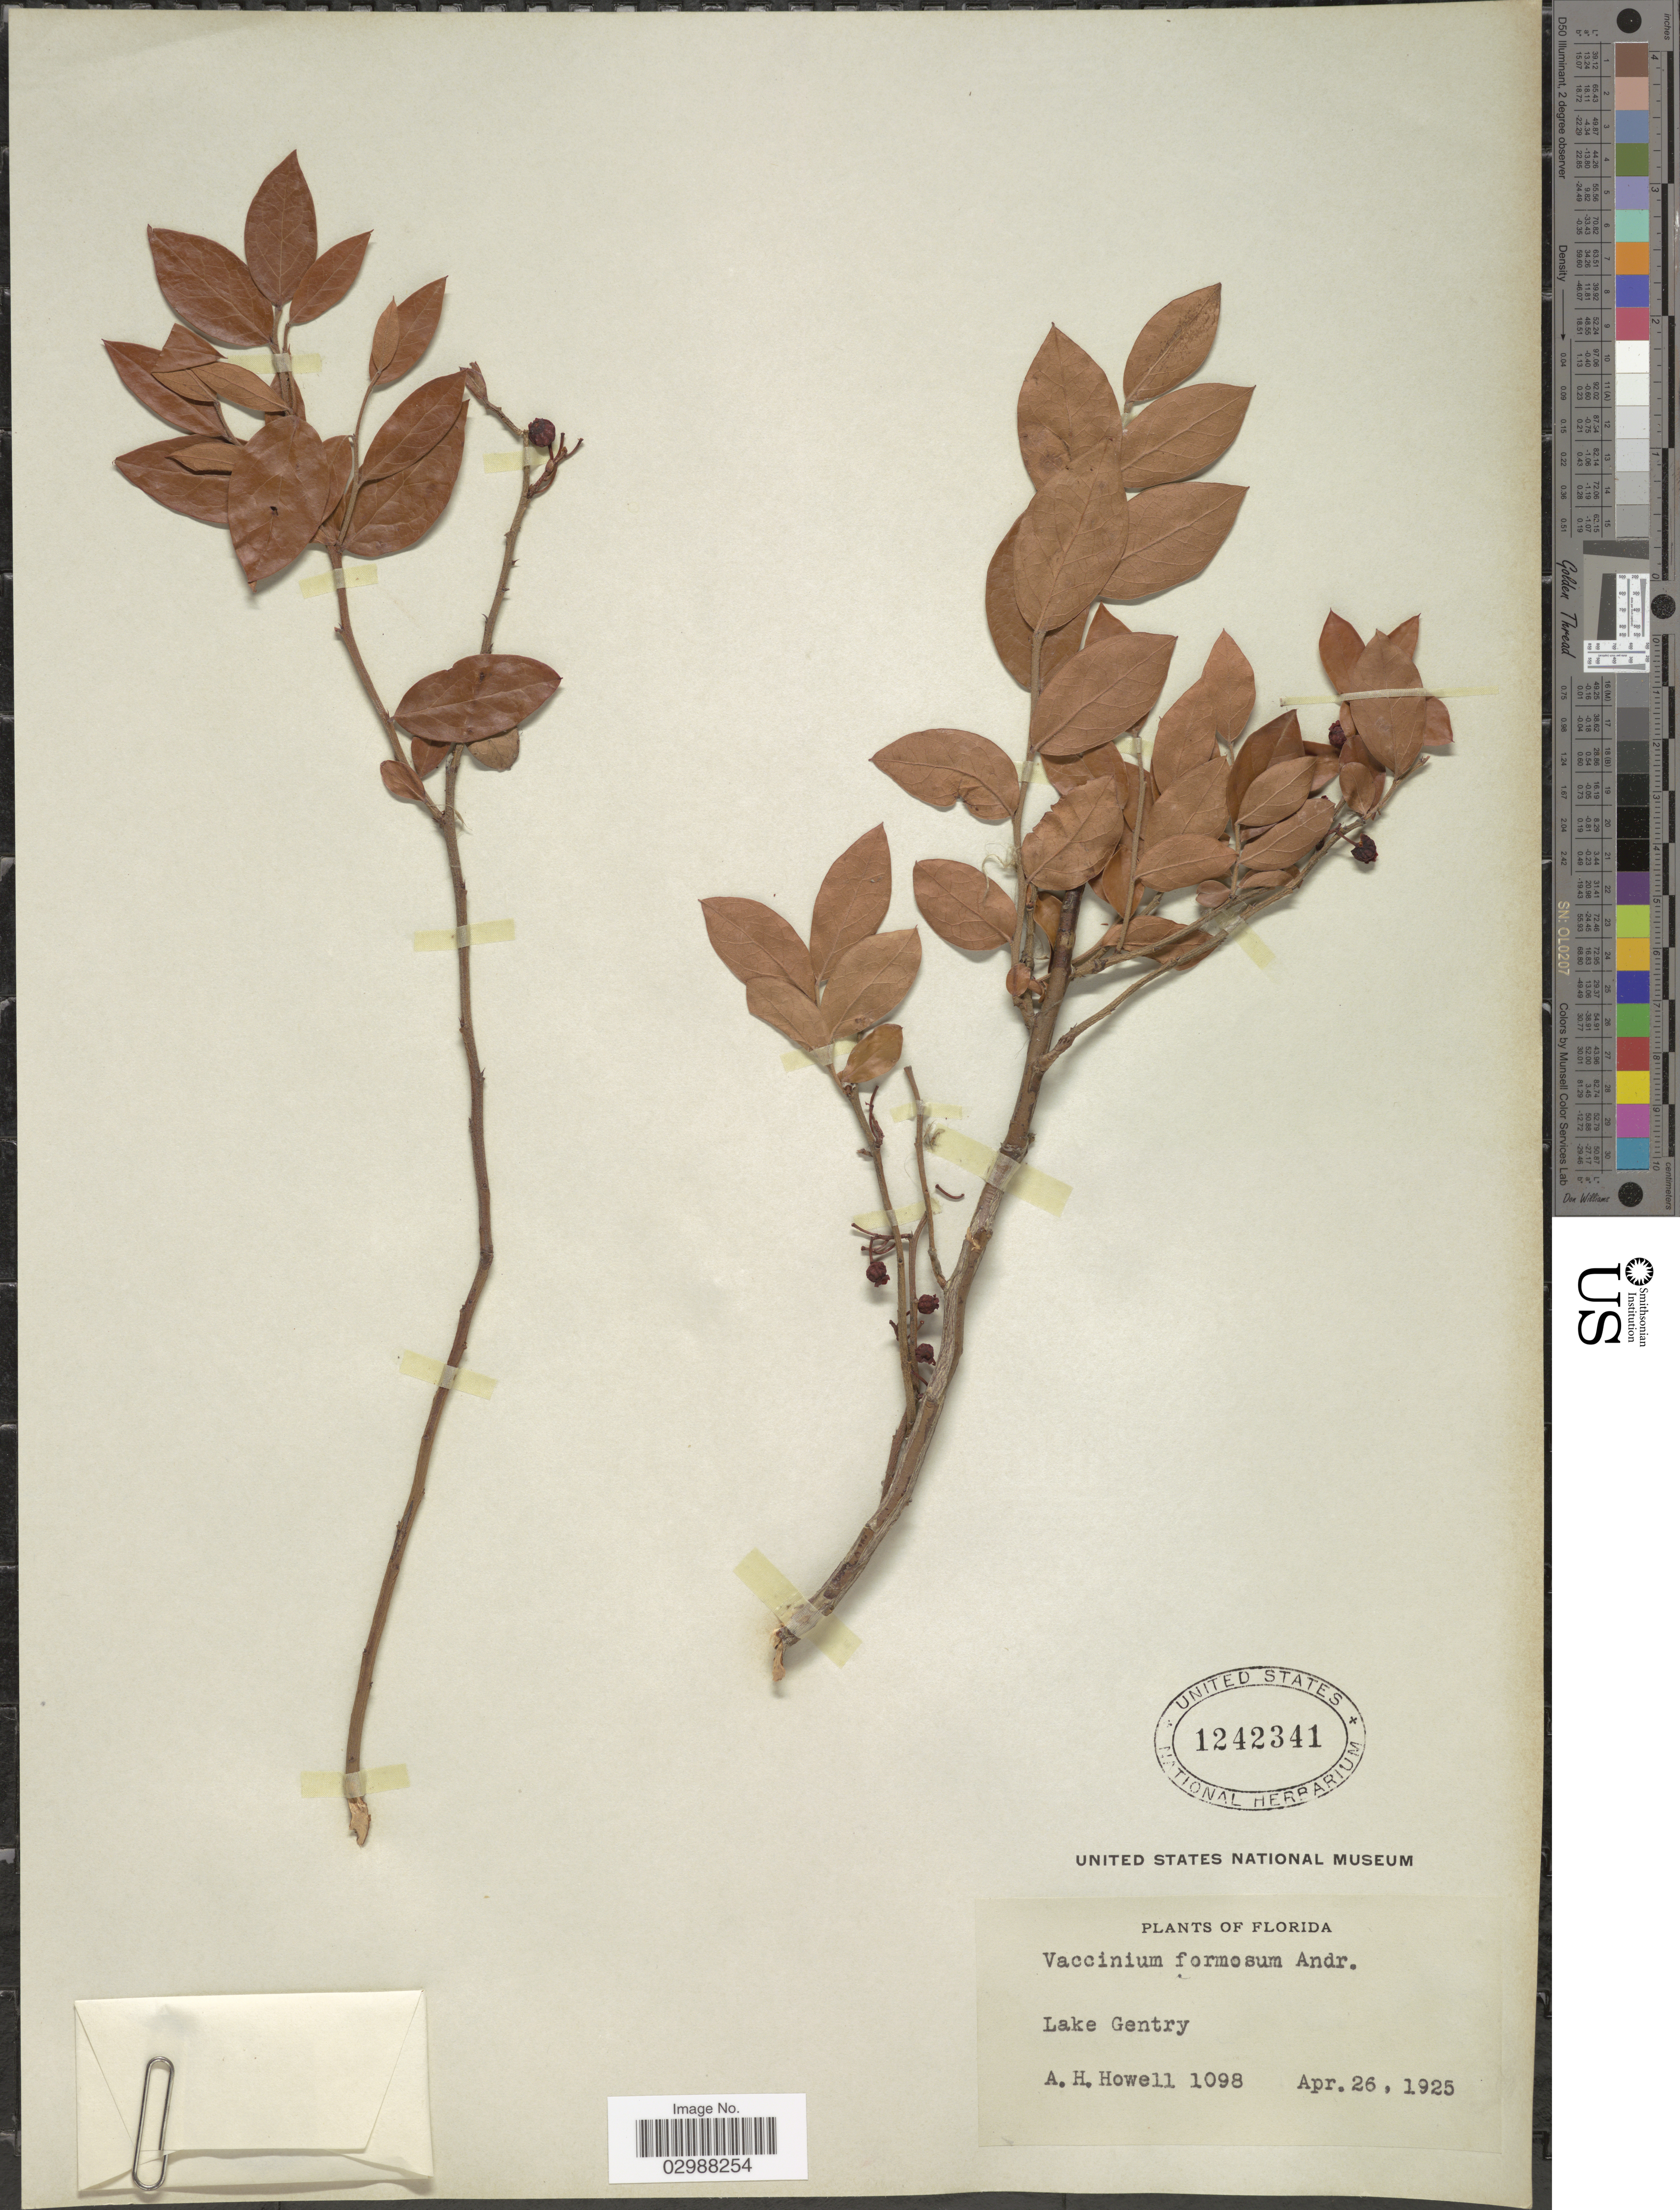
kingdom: Plantae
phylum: Tracheophyta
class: Magnoliopsida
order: Ericales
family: Ericaceae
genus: Vaccinium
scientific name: Vaccinium formosum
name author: Andrews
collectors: A. Howell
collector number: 1098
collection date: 1925-04-26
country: United States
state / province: Florida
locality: Lake Gentry.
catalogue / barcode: US 1242341